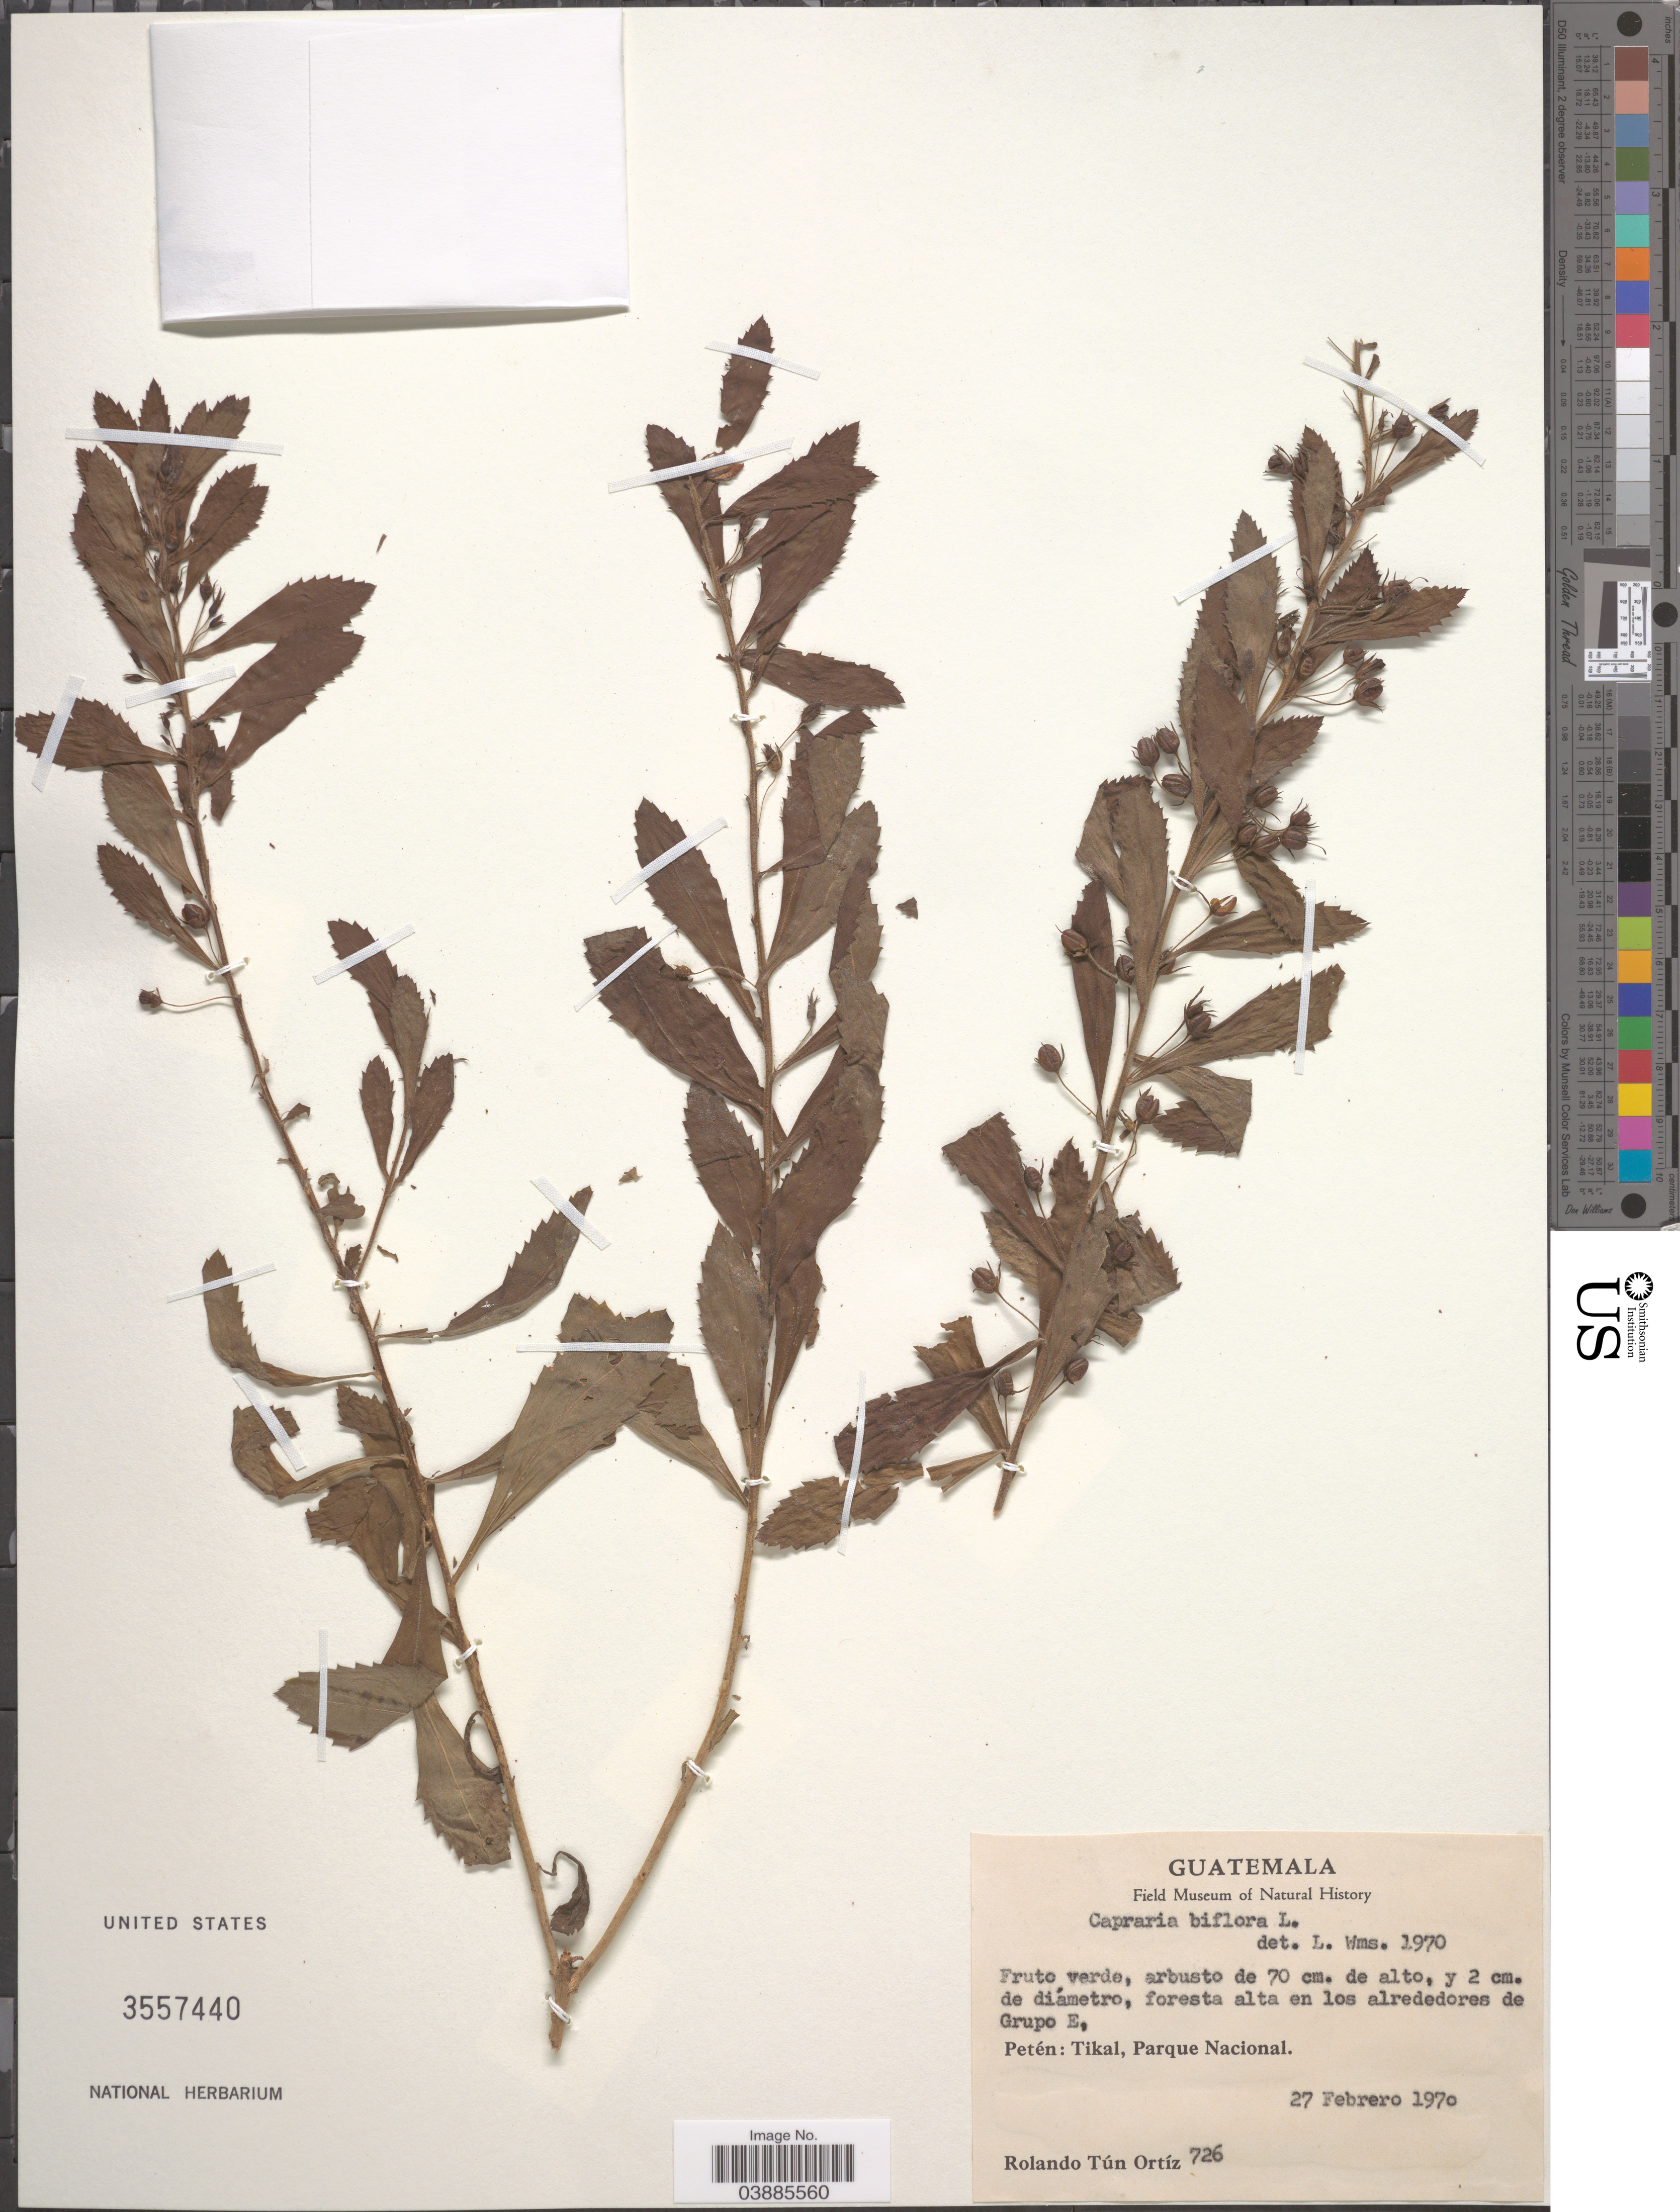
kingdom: Plantae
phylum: Tracheophyta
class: Magnoliopsida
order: Lamiales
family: Scrophulariaceae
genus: Capraria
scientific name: Capraria biflora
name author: L.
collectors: R. Tún Ortíz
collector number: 726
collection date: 1970-02-27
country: Guatemala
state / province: El Peten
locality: En los alrededores de Grupo E, Petén: Tikal, Parque Nacional.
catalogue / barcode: US 3557440